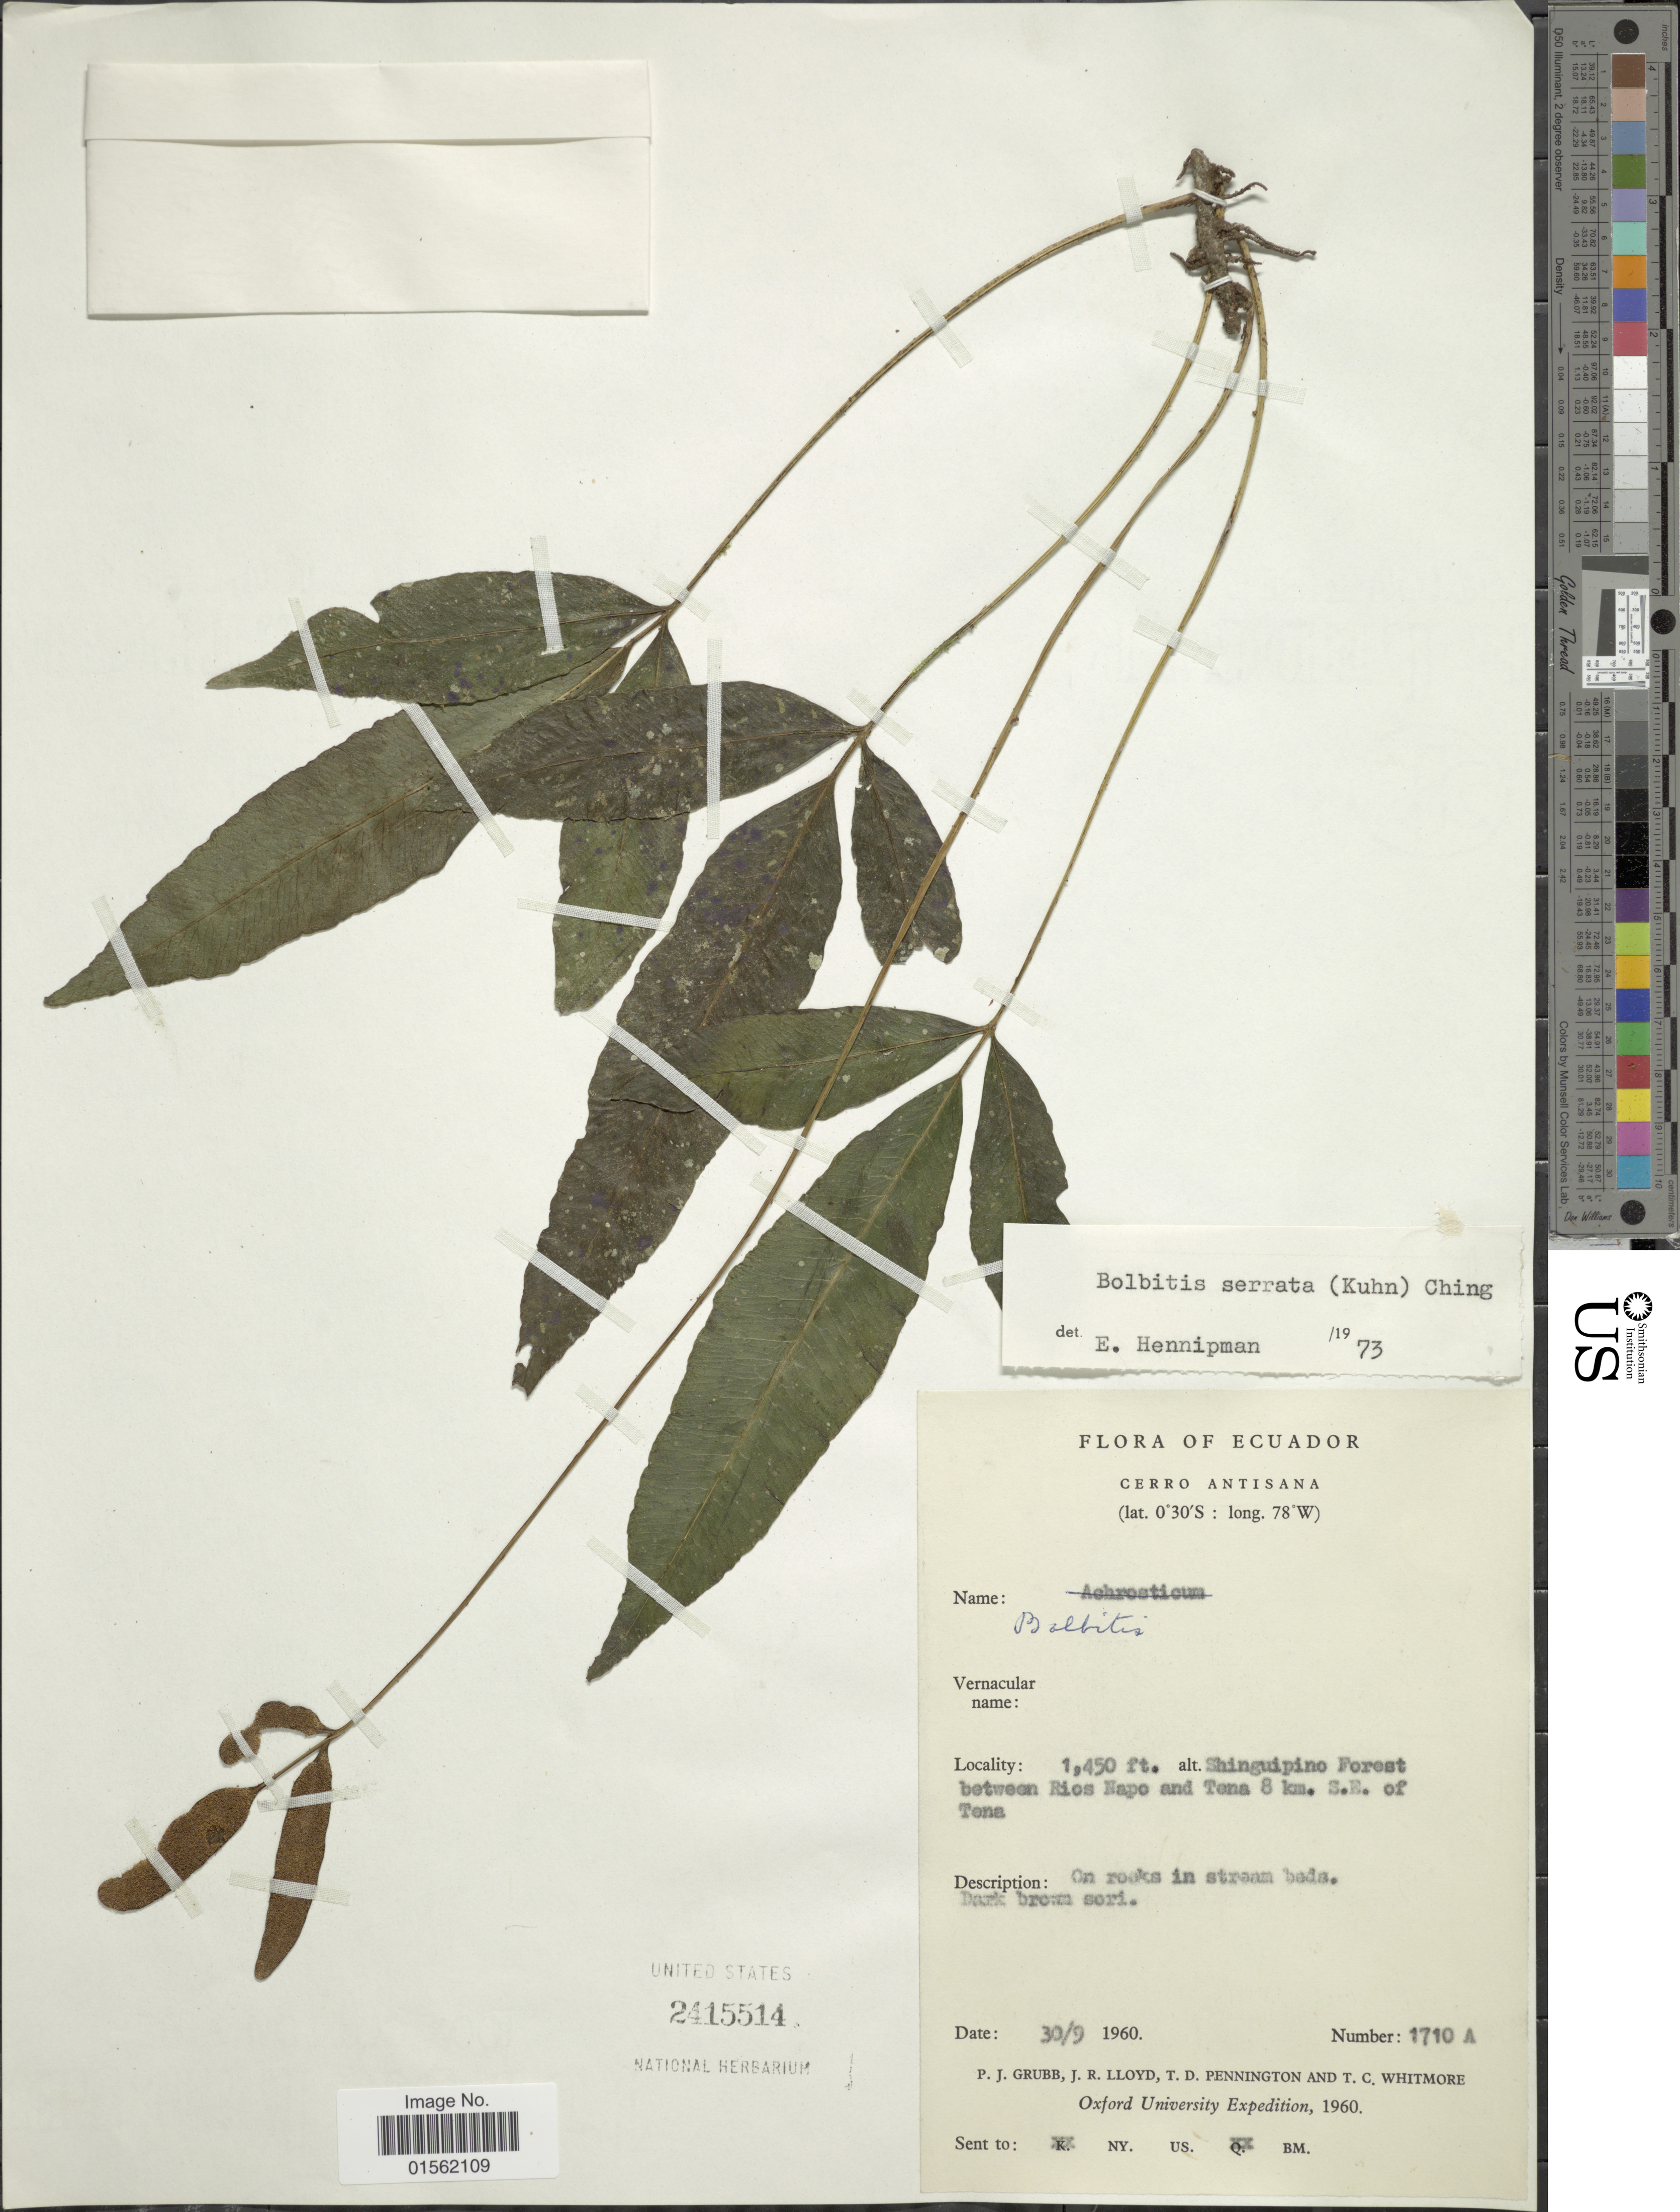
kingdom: Plantae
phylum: Tracheophyta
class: Polypodiopsida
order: Polypodiales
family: Dryopteridaceae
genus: Bolbitis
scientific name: Bolbitis serrata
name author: (Kuhn) Ching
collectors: P. J. Grubb, J. R. Lloyd, T. D. Pennington & T. C. Whitmore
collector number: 1710 A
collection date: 1960-09-30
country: Ecuador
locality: Cerro Antisana. Shinguipino Forest between Rios Napo and Tena 8 km. S.E. of Tena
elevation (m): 442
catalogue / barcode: US 2415514